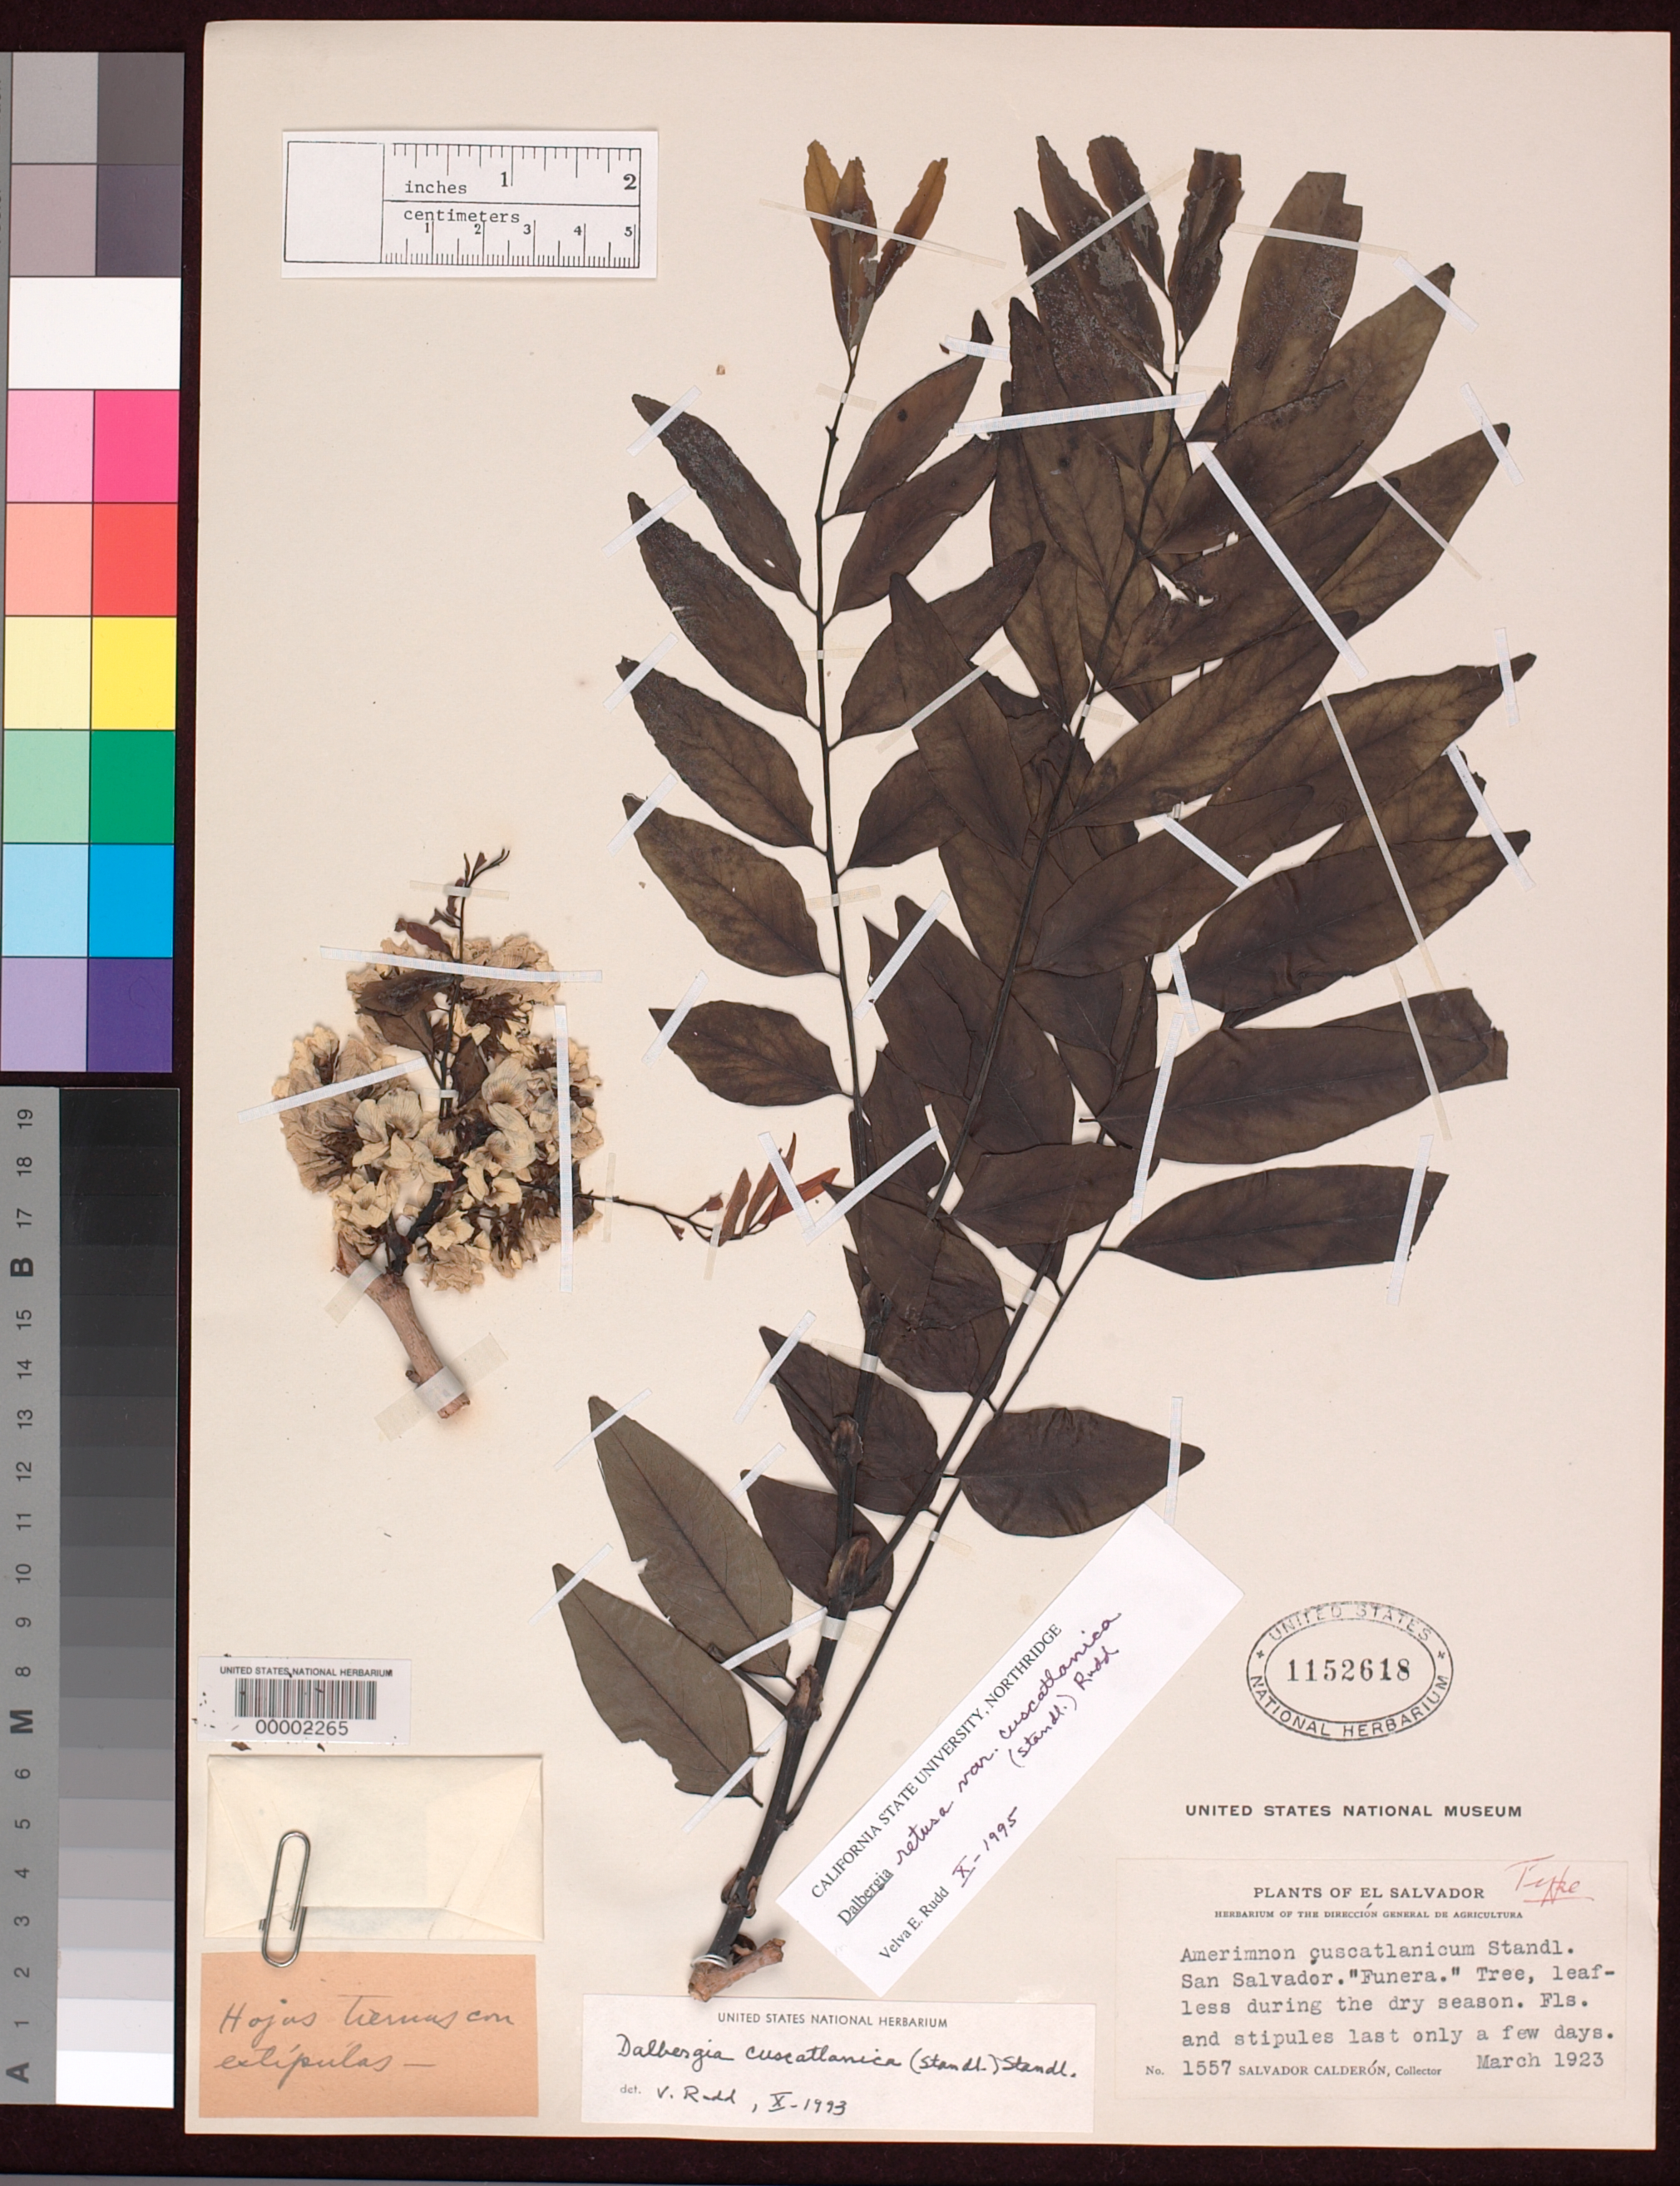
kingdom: Plantae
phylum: Tracheophyta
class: Magnoliopsida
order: Fabales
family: Fabaceae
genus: Amerimnon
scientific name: Amerimnon cuscatlanicum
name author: Standl.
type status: Holotype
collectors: S. Calderón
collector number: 1557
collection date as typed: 1923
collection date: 1923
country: El Salvador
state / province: San Salvador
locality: San Salvador. "Funera".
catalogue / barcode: US 1152618